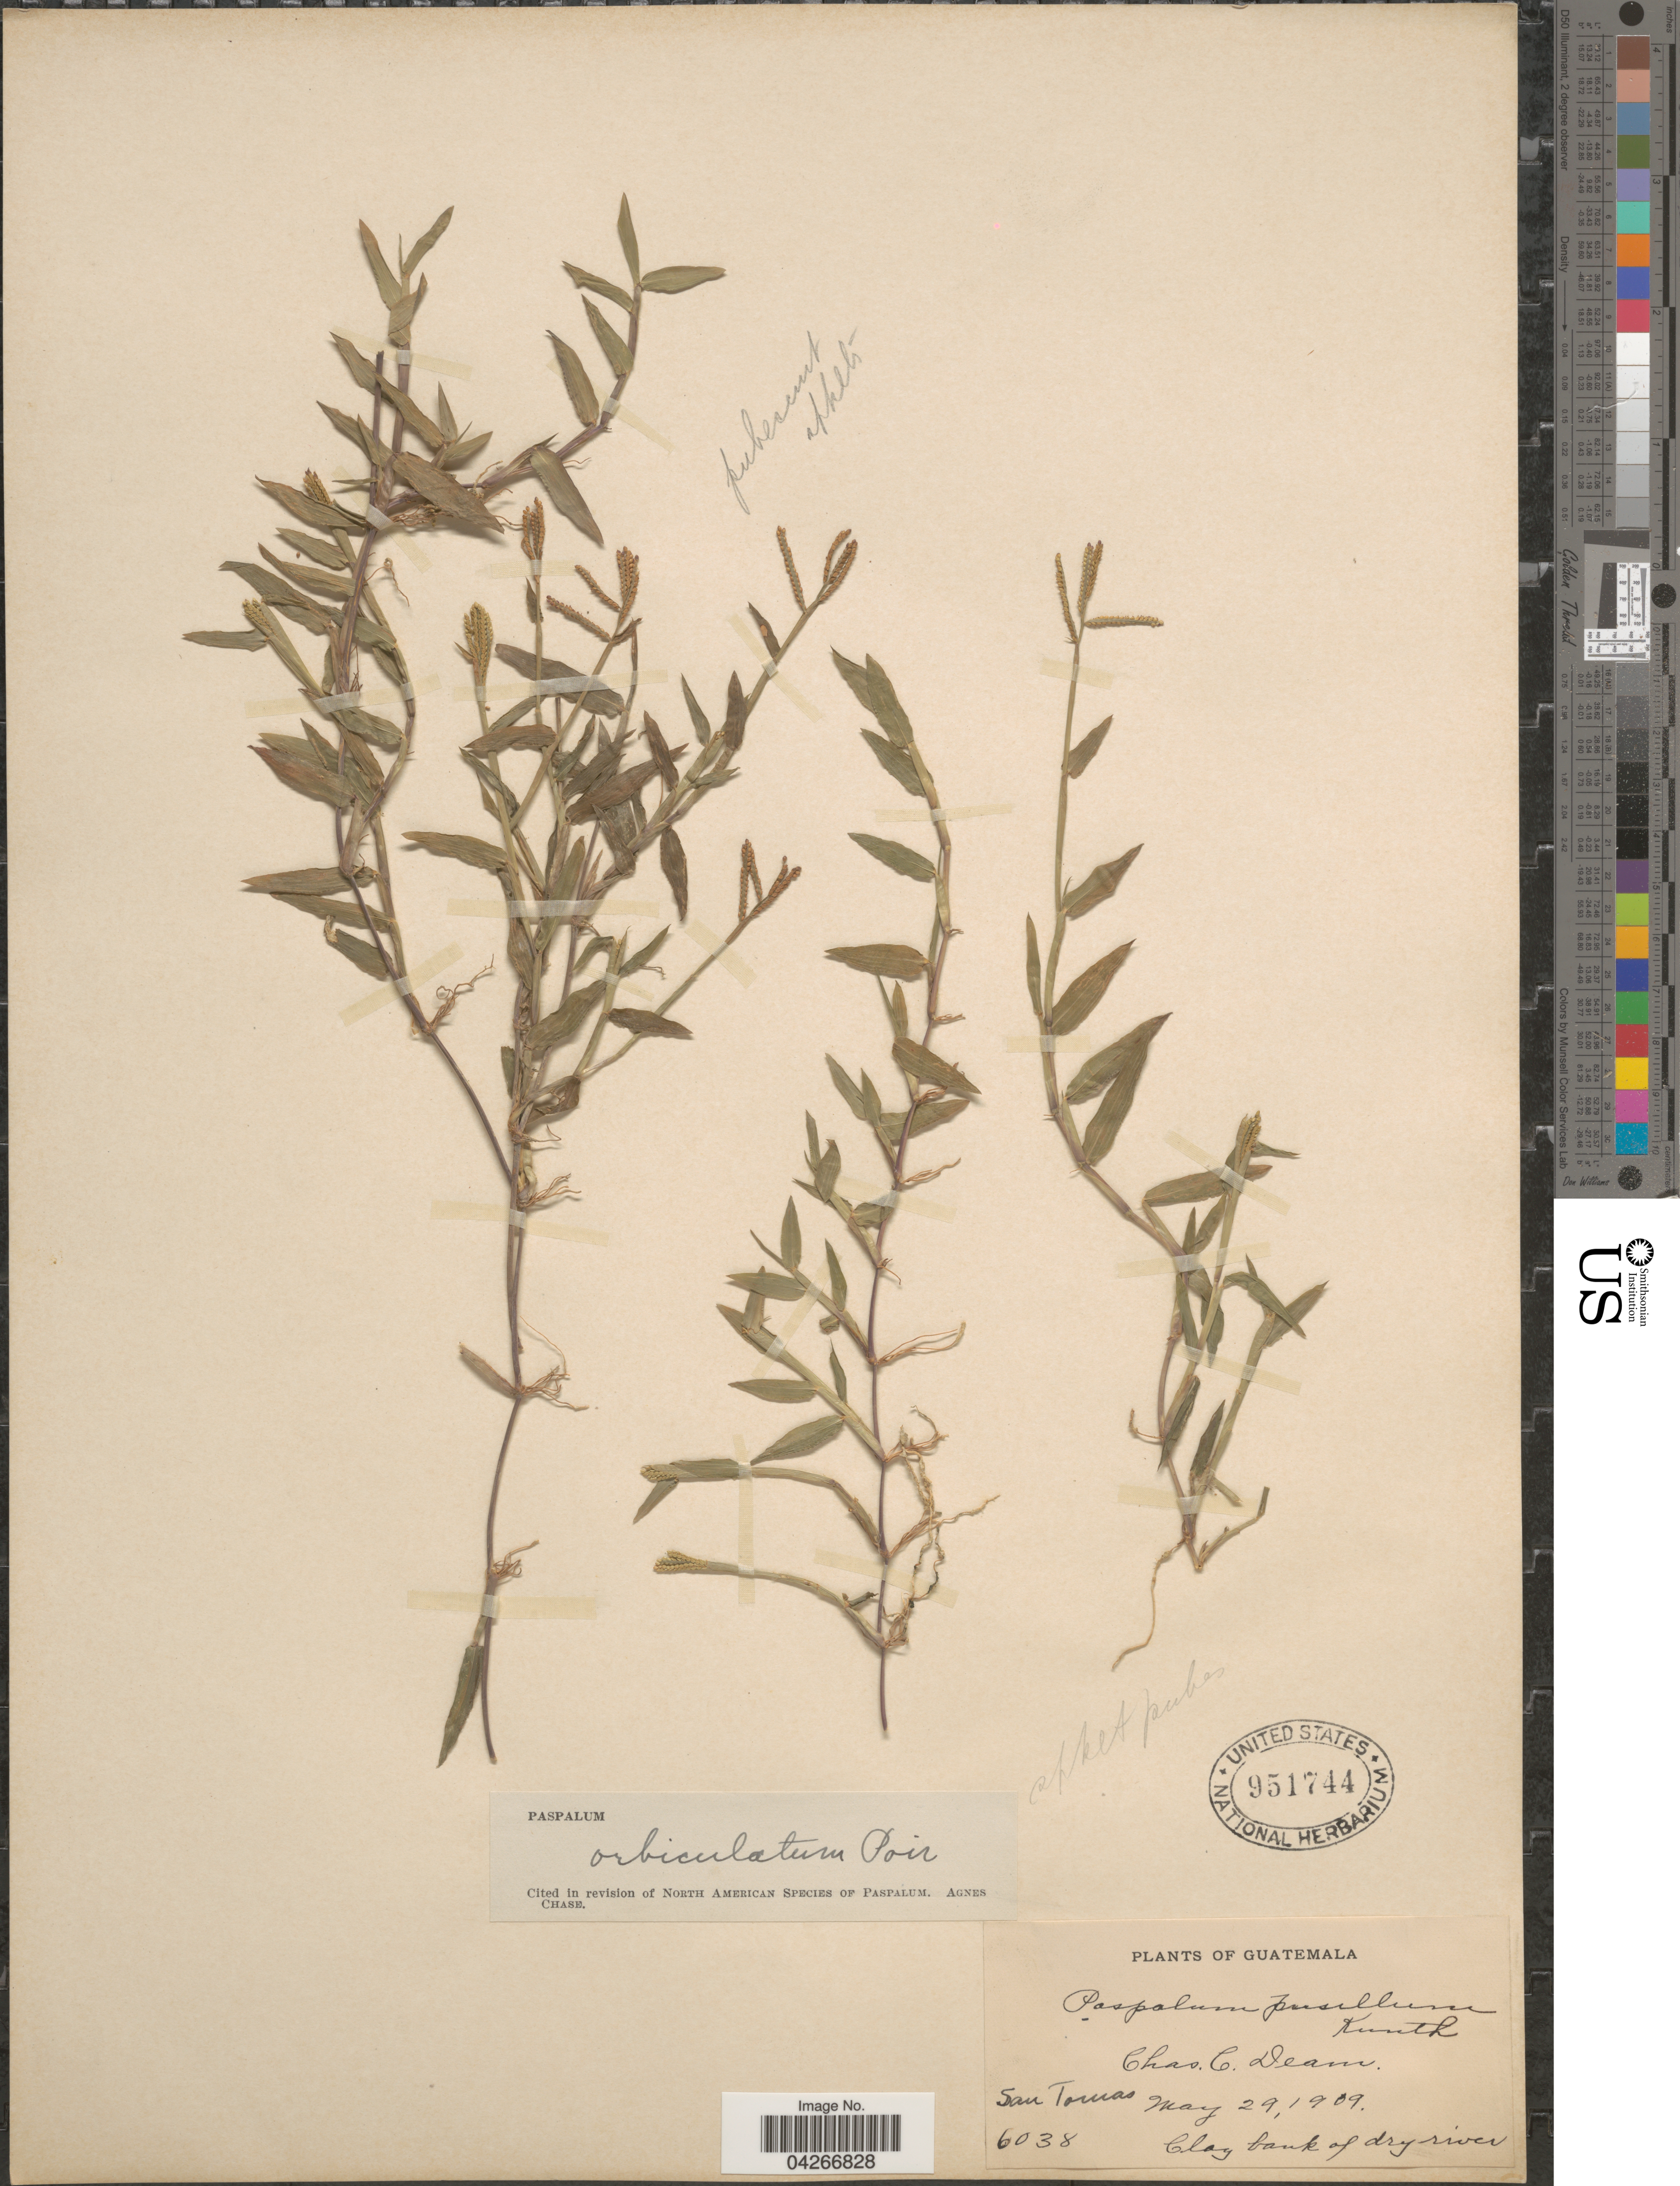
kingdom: Plantae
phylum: Tracheophyta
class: Liliopsida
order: Poales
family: Poaceae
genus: Paspalum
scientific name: Paspalum orbiculatum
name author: Poir. in Lam.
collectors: C. C. Deam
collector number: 6038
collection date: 1909-05-29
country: Guatemala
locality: San Tomas. Clay bank of dry river.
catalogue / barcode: US 951744